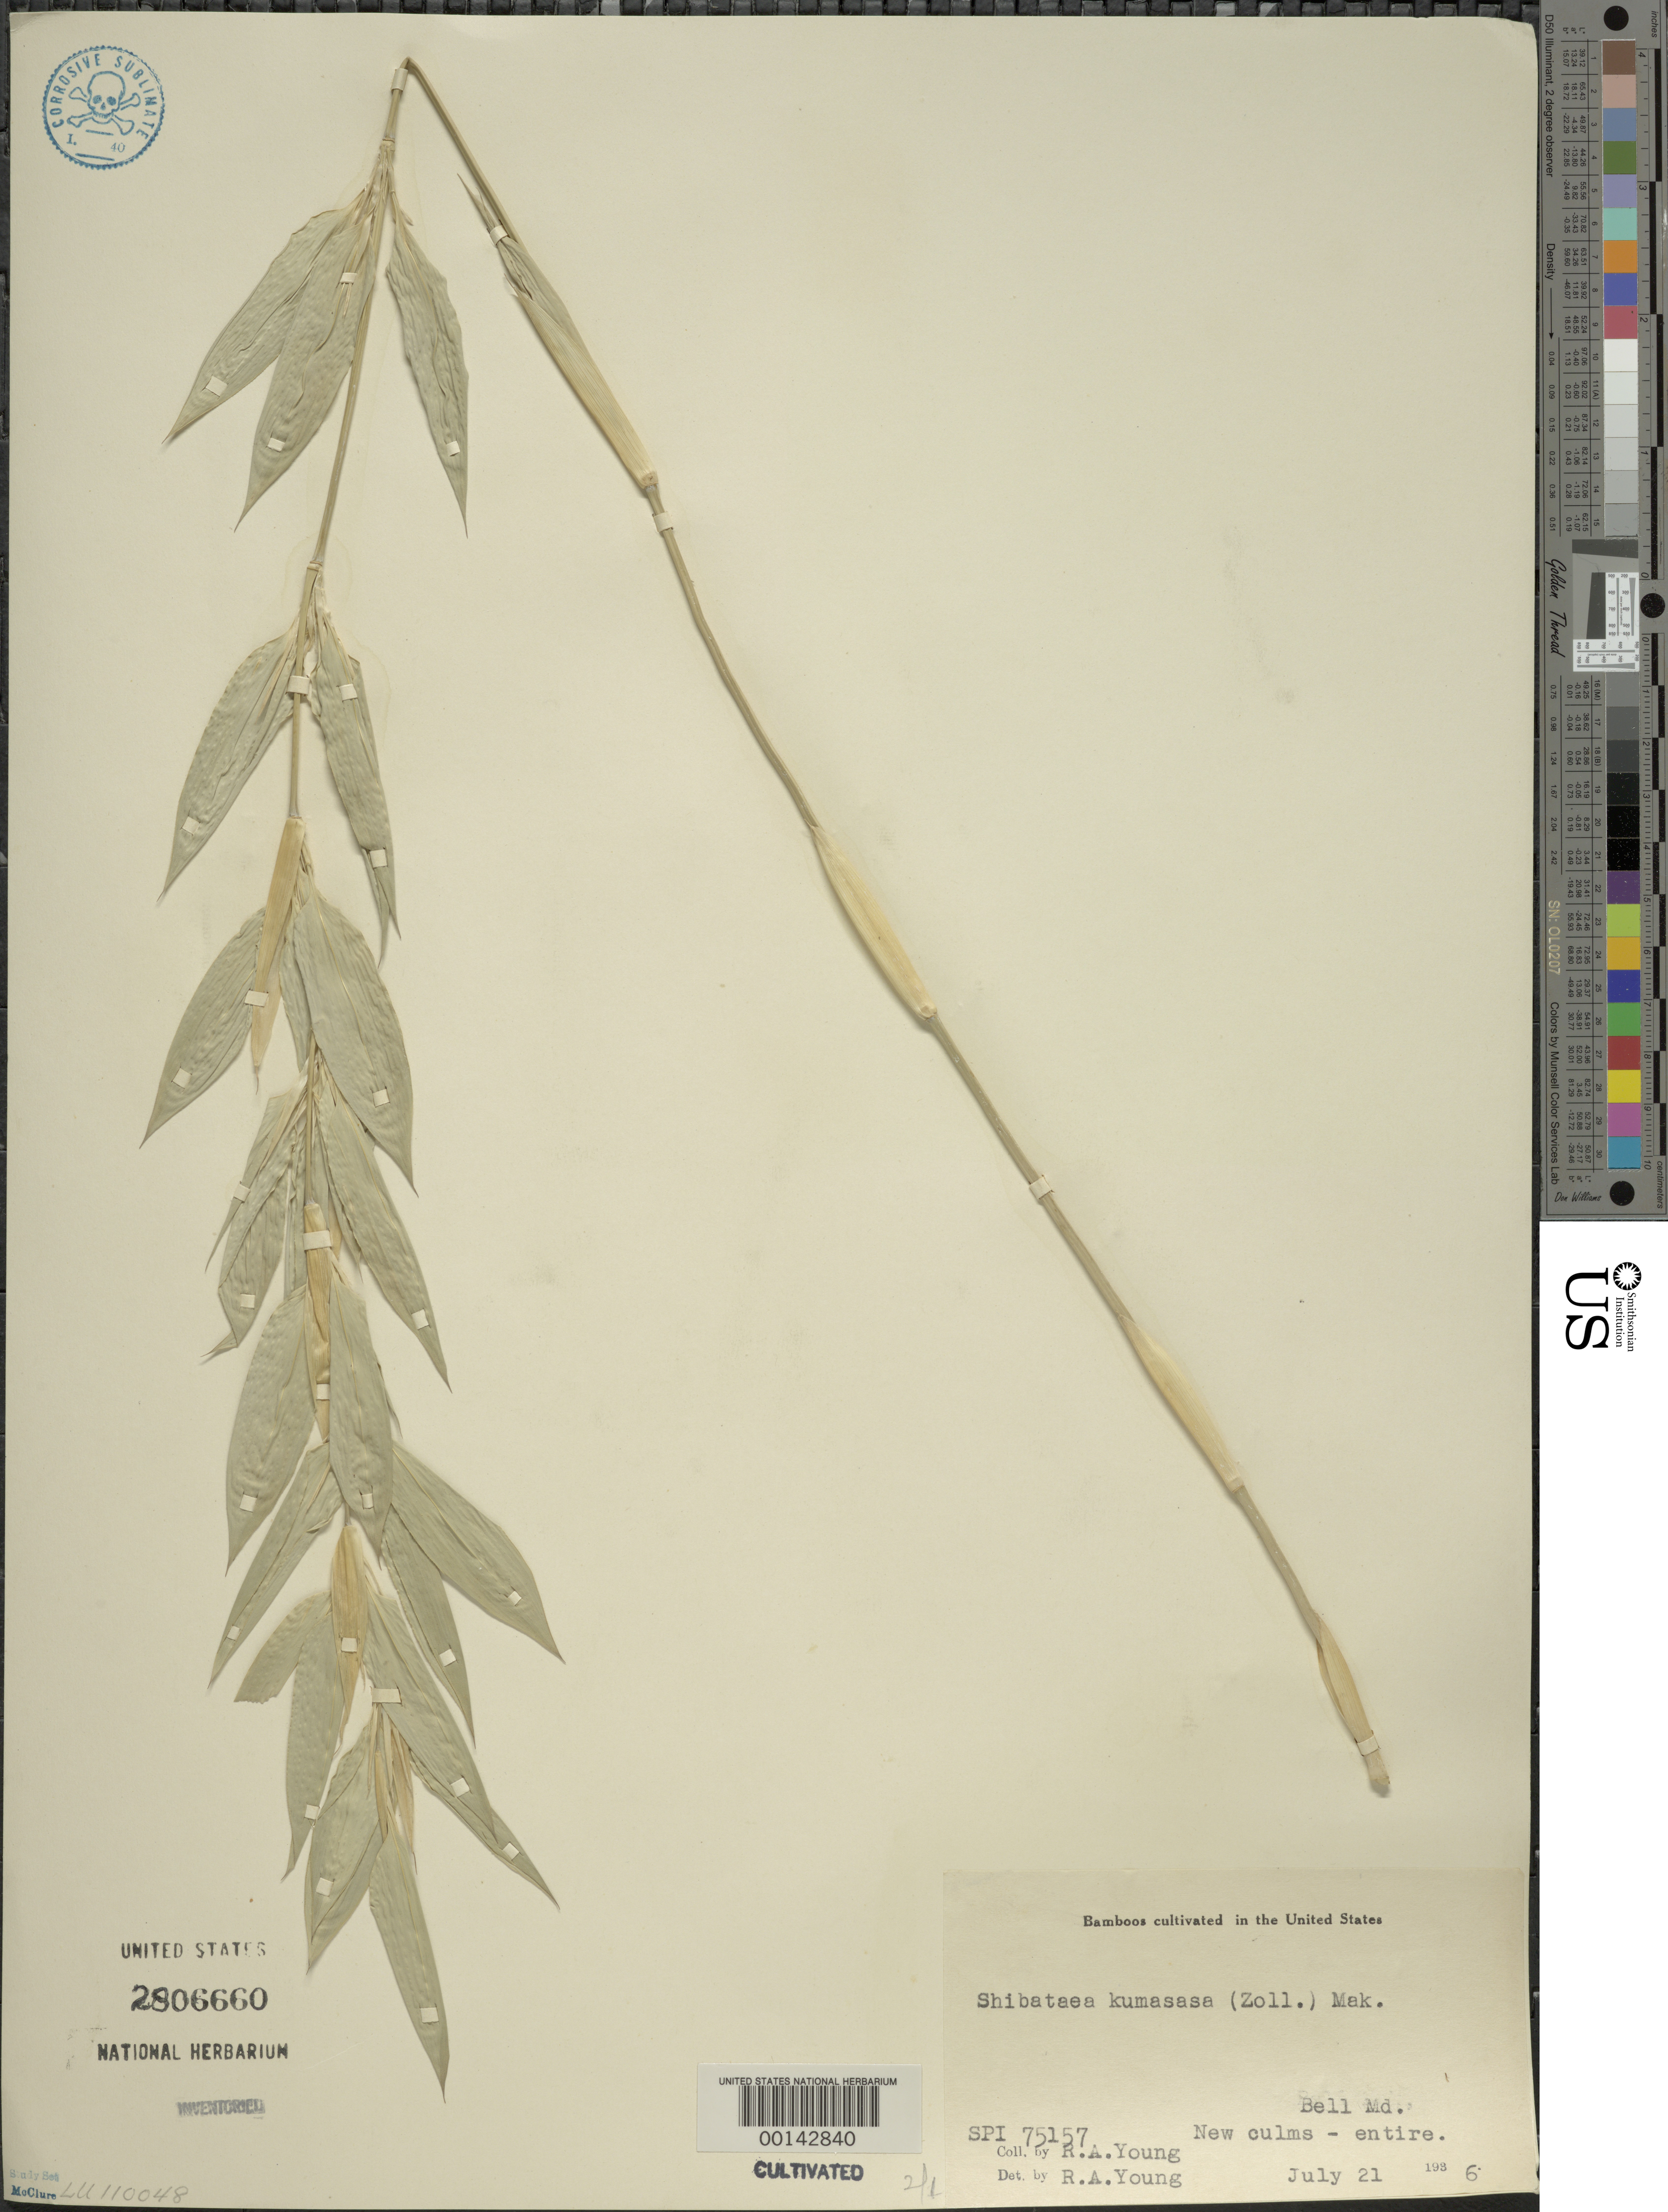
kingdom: Plantae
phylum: Tracheophyta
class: Liliopsida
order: Poales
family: Poaceae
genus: Sinocalamus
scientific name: Sinocalamus sp.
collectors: R. A. Young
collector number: SPI 75157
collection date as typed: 21 Jul 1936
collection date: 1936-07-21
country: United States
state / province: Maryland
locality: Bell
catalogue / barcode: US 2806660